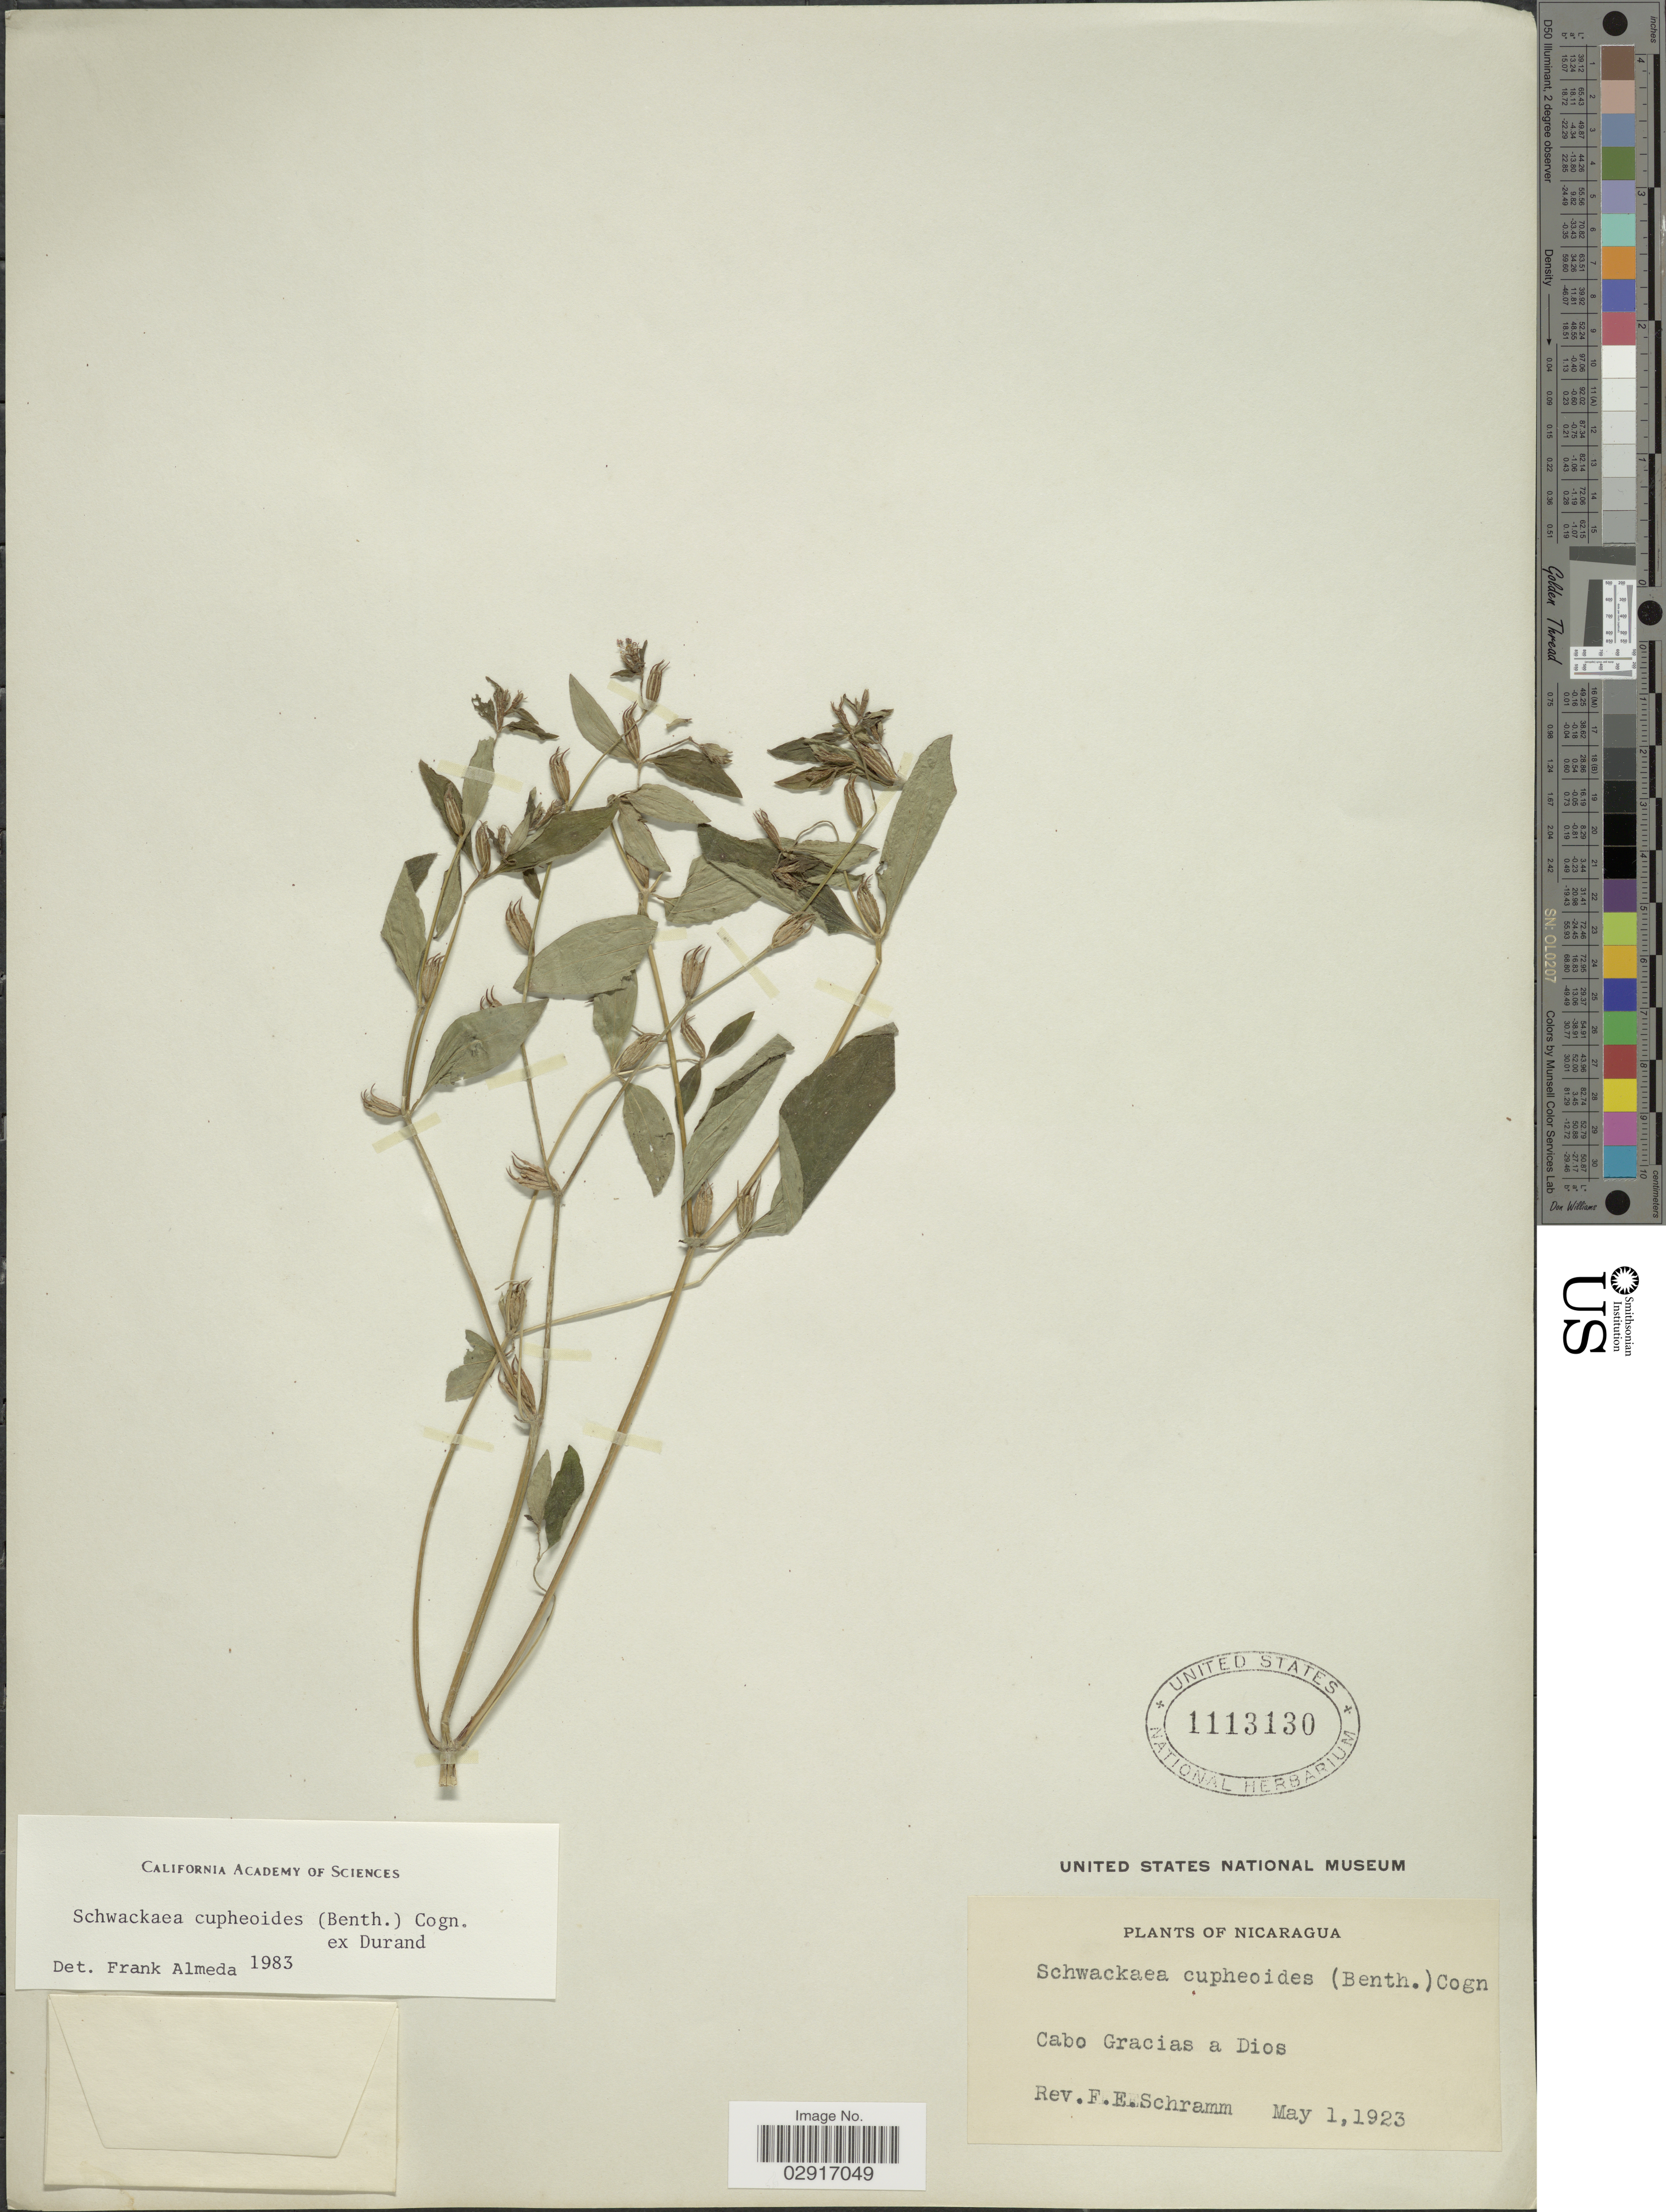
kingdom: Plantae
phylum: Tracheophyta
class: Magnoliopsida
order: Myrtales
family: Melastomataceae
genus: Schwackaea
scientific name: Schwackaea cupheoides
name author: (Benth.) Cogn.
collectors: F. E. Schramm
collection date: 1923-05-01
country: Nicaragua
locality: Cabo Gracias a Dios.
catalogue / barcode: US 1113130